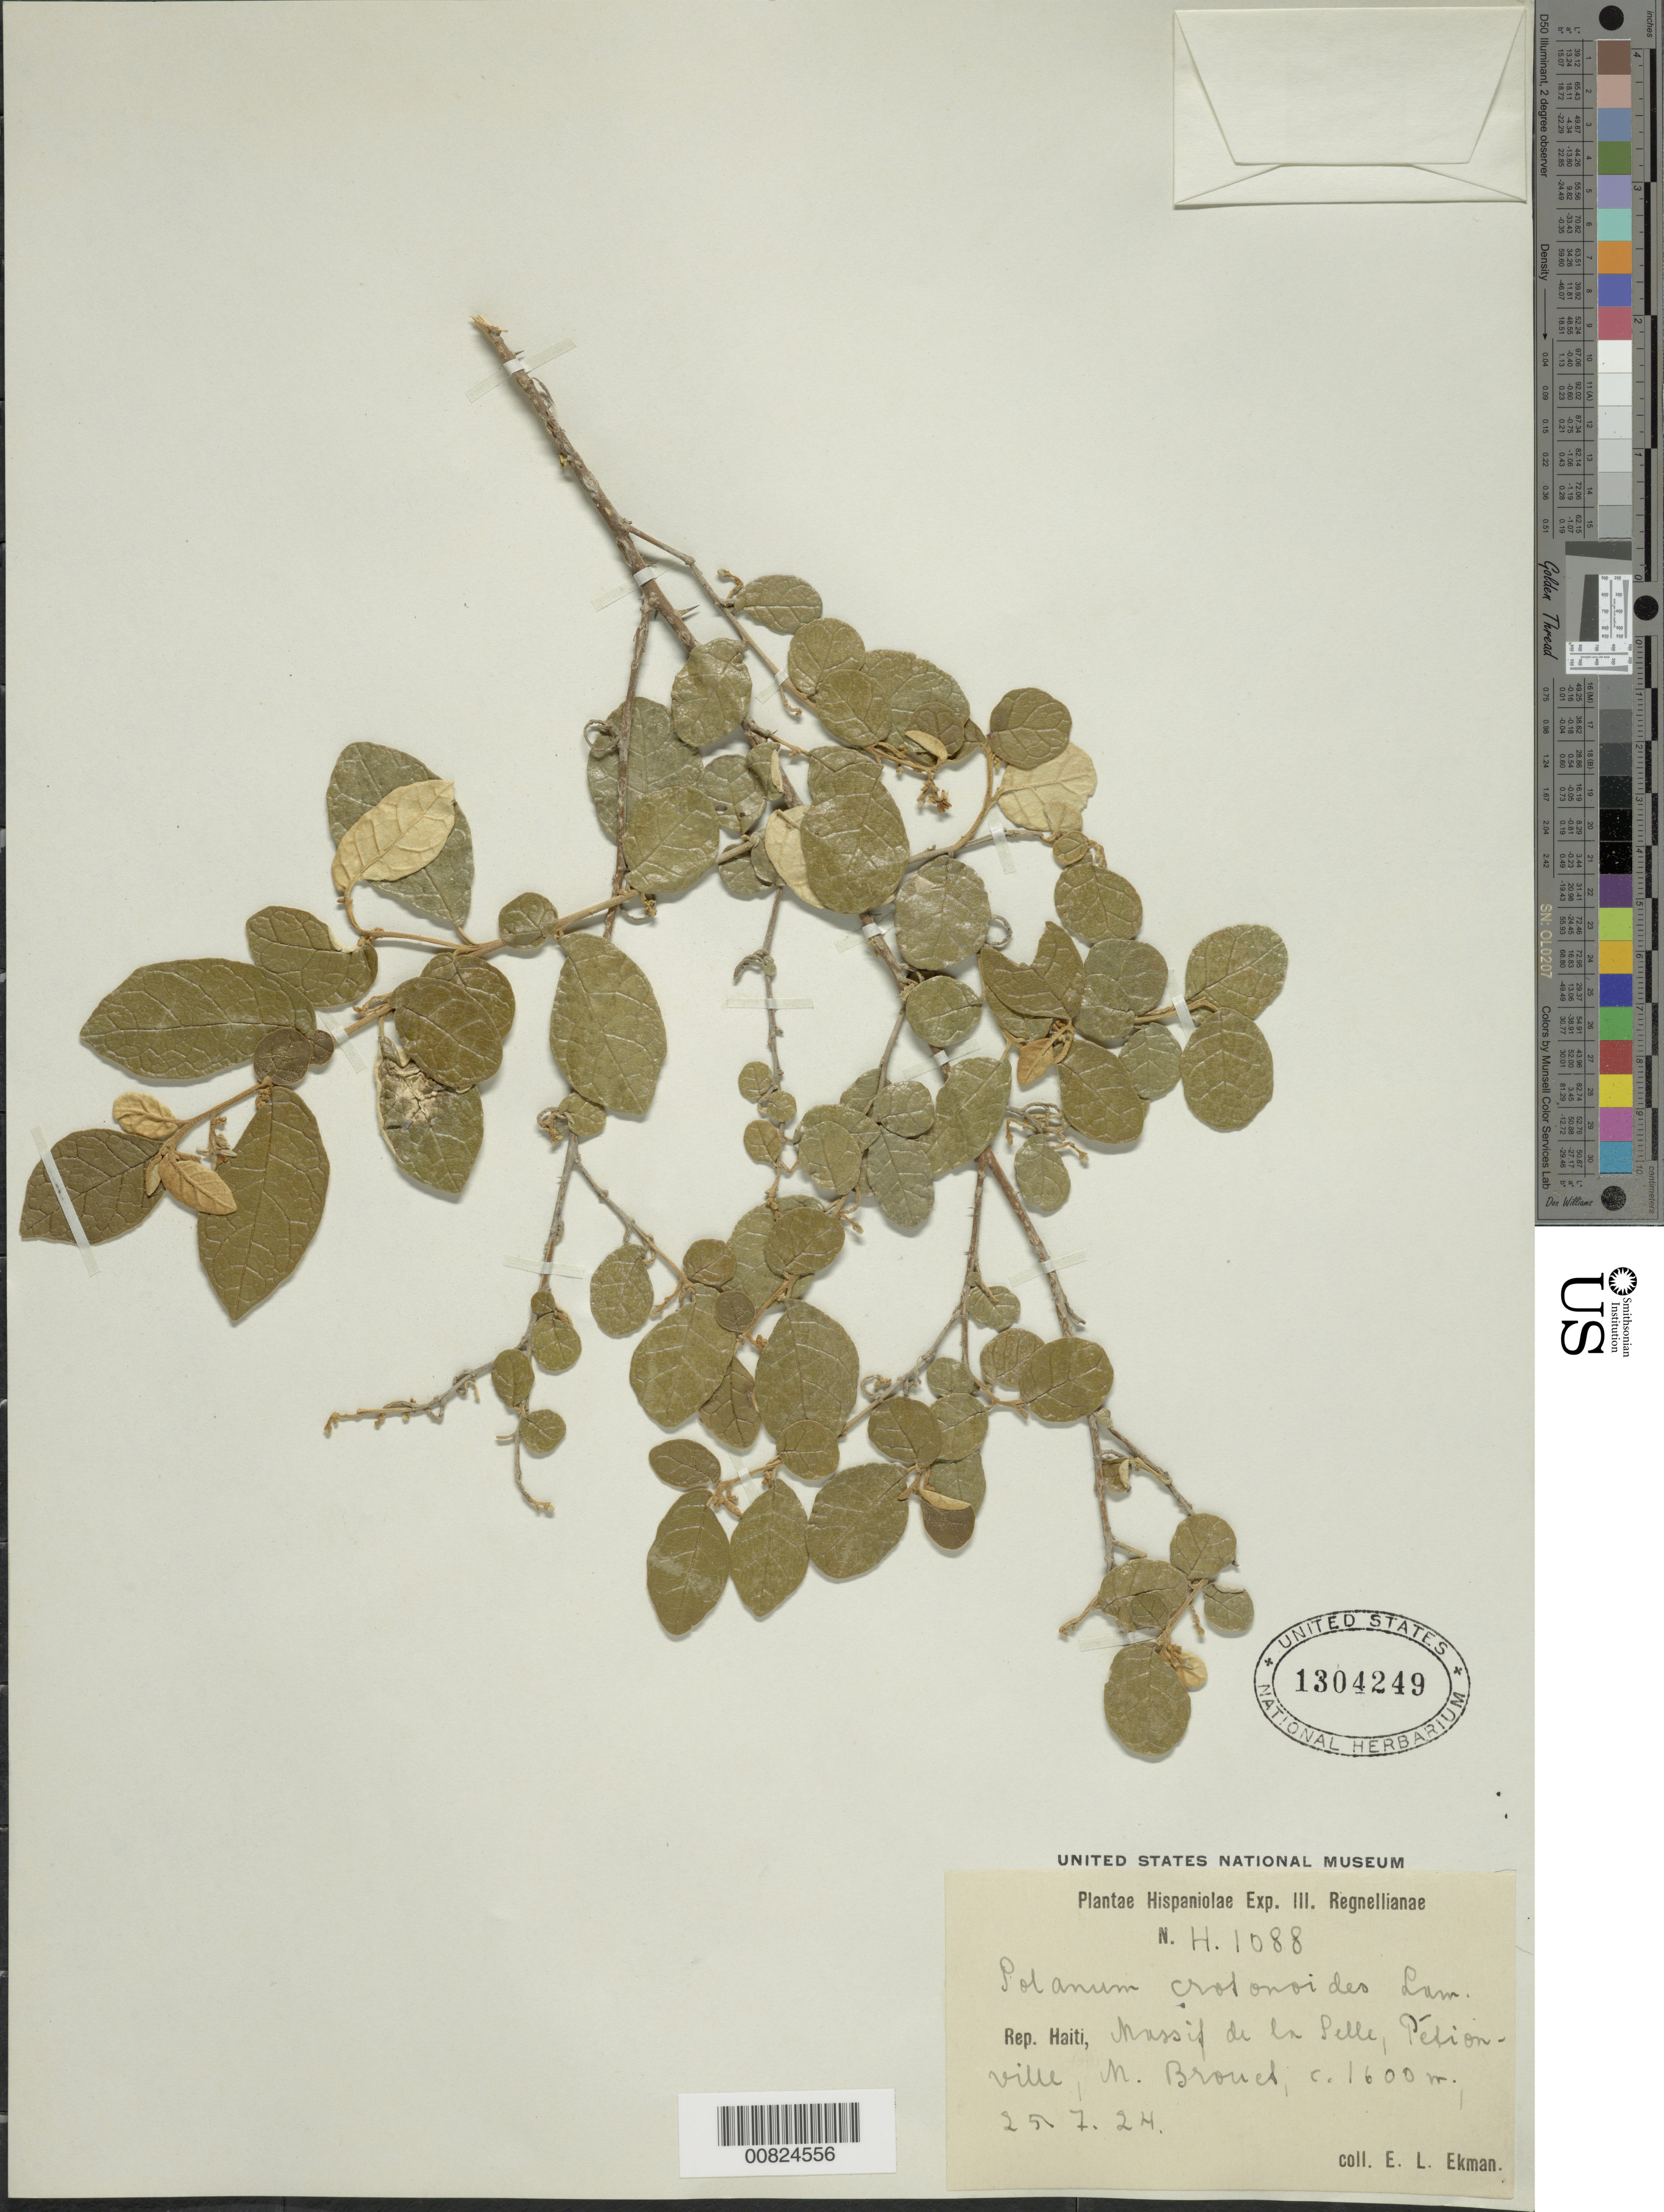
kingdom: Plantae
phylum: Tracheophyta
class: Magnoliopsida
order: Solanales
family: Solanaceae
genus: Solanum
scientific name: Solanum crotonoides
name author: Lam.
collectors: E. L. Ekman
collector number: H 1088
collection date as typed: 25 Jul 1924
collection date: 1924-07-25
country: Haiti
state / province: Ouest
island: Hispaniola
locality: Massif de la Selle, Pétionville, M. Brouet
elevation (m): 1600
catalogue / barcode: US 1304249